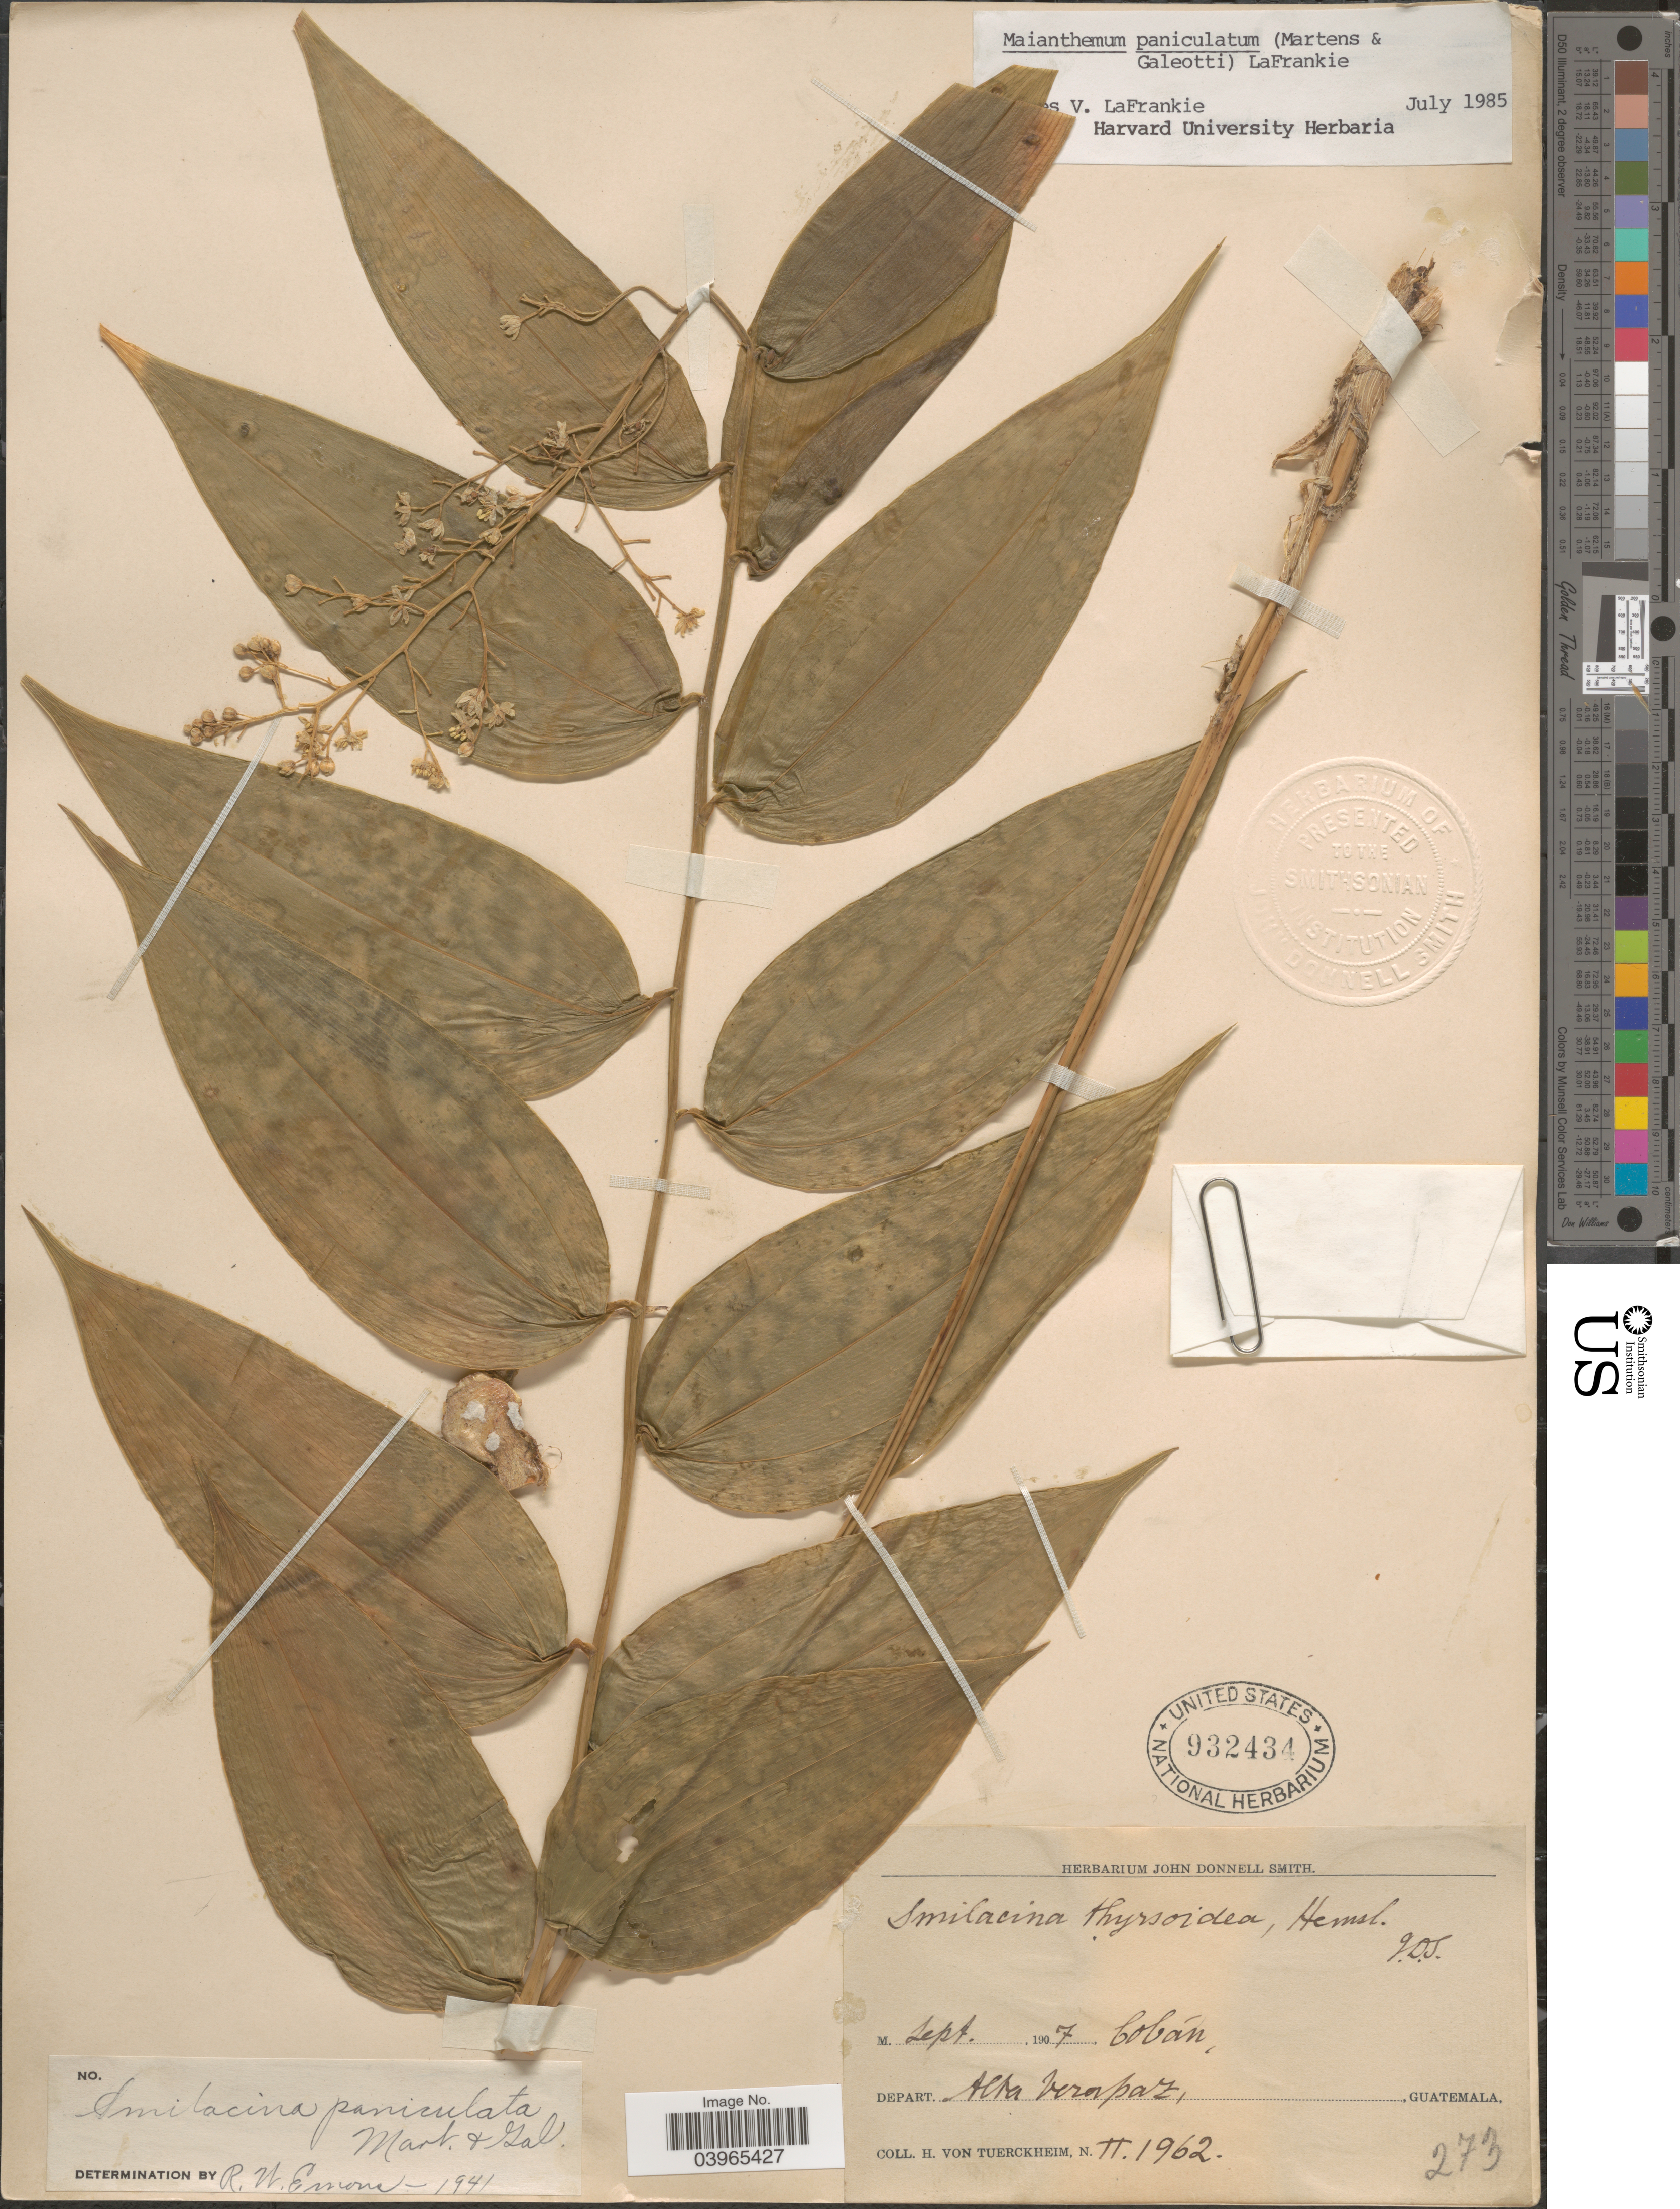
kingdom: Plantae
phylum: Tracheophyta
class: Liliopsida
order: Asparagales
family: Asparagaceae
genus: Maianthemum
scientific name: Maianthemum paniculatum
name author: (M. Martens & Galeotti) LaFrankie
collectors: H. von Türckheim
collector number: II 1962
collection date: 1907-09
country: Guatemala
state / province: Alta Verapaz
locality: Cobán. Depart. Alta Verapaz.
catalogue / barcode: US 932434